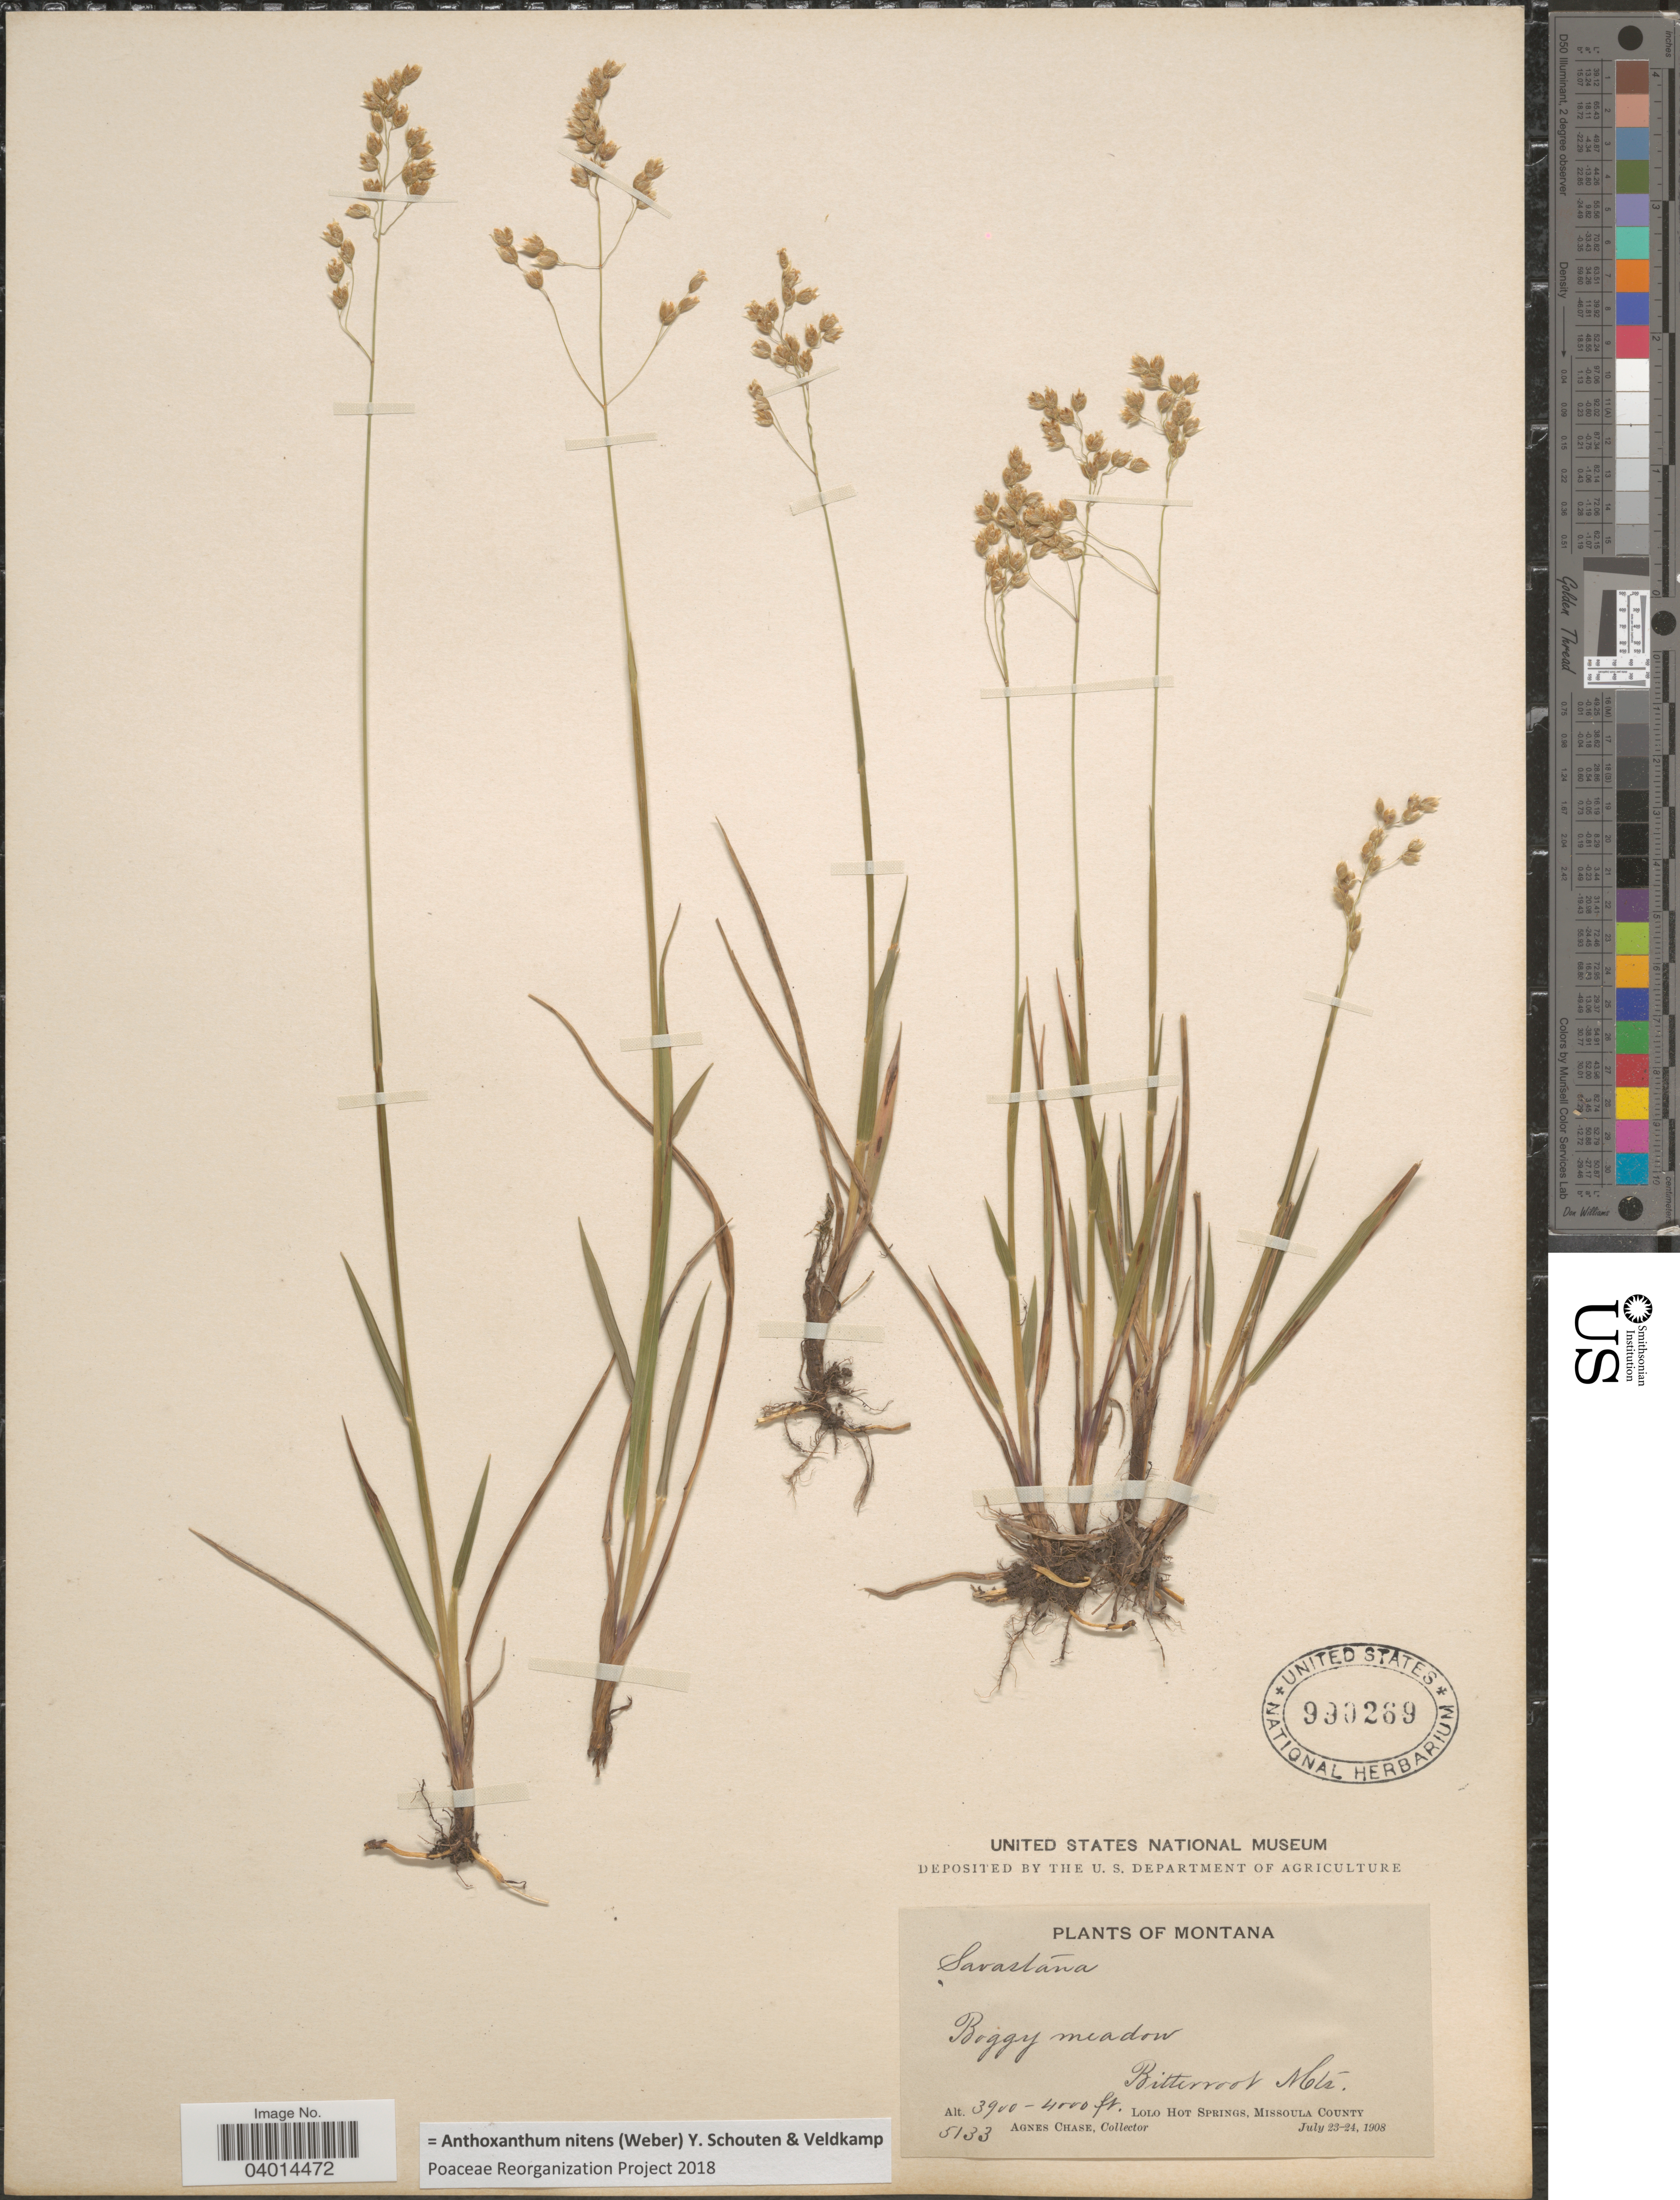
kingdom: Plantae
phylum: Tracheophyta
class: Liliopsida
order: Poales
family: Poaceae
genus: Anthoxanthum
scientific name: Anthoxanthum nitens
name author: (G.H. Weber) R.T.A. Schouten & Veldkamp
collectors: A. Chase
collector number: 5133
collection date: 1908-07-23/1908-07-24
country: United States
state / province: Montana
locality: Bitterroot Mts. Lolo Hot Springs, Missoula County.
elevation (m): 1189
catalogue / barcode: US 990269